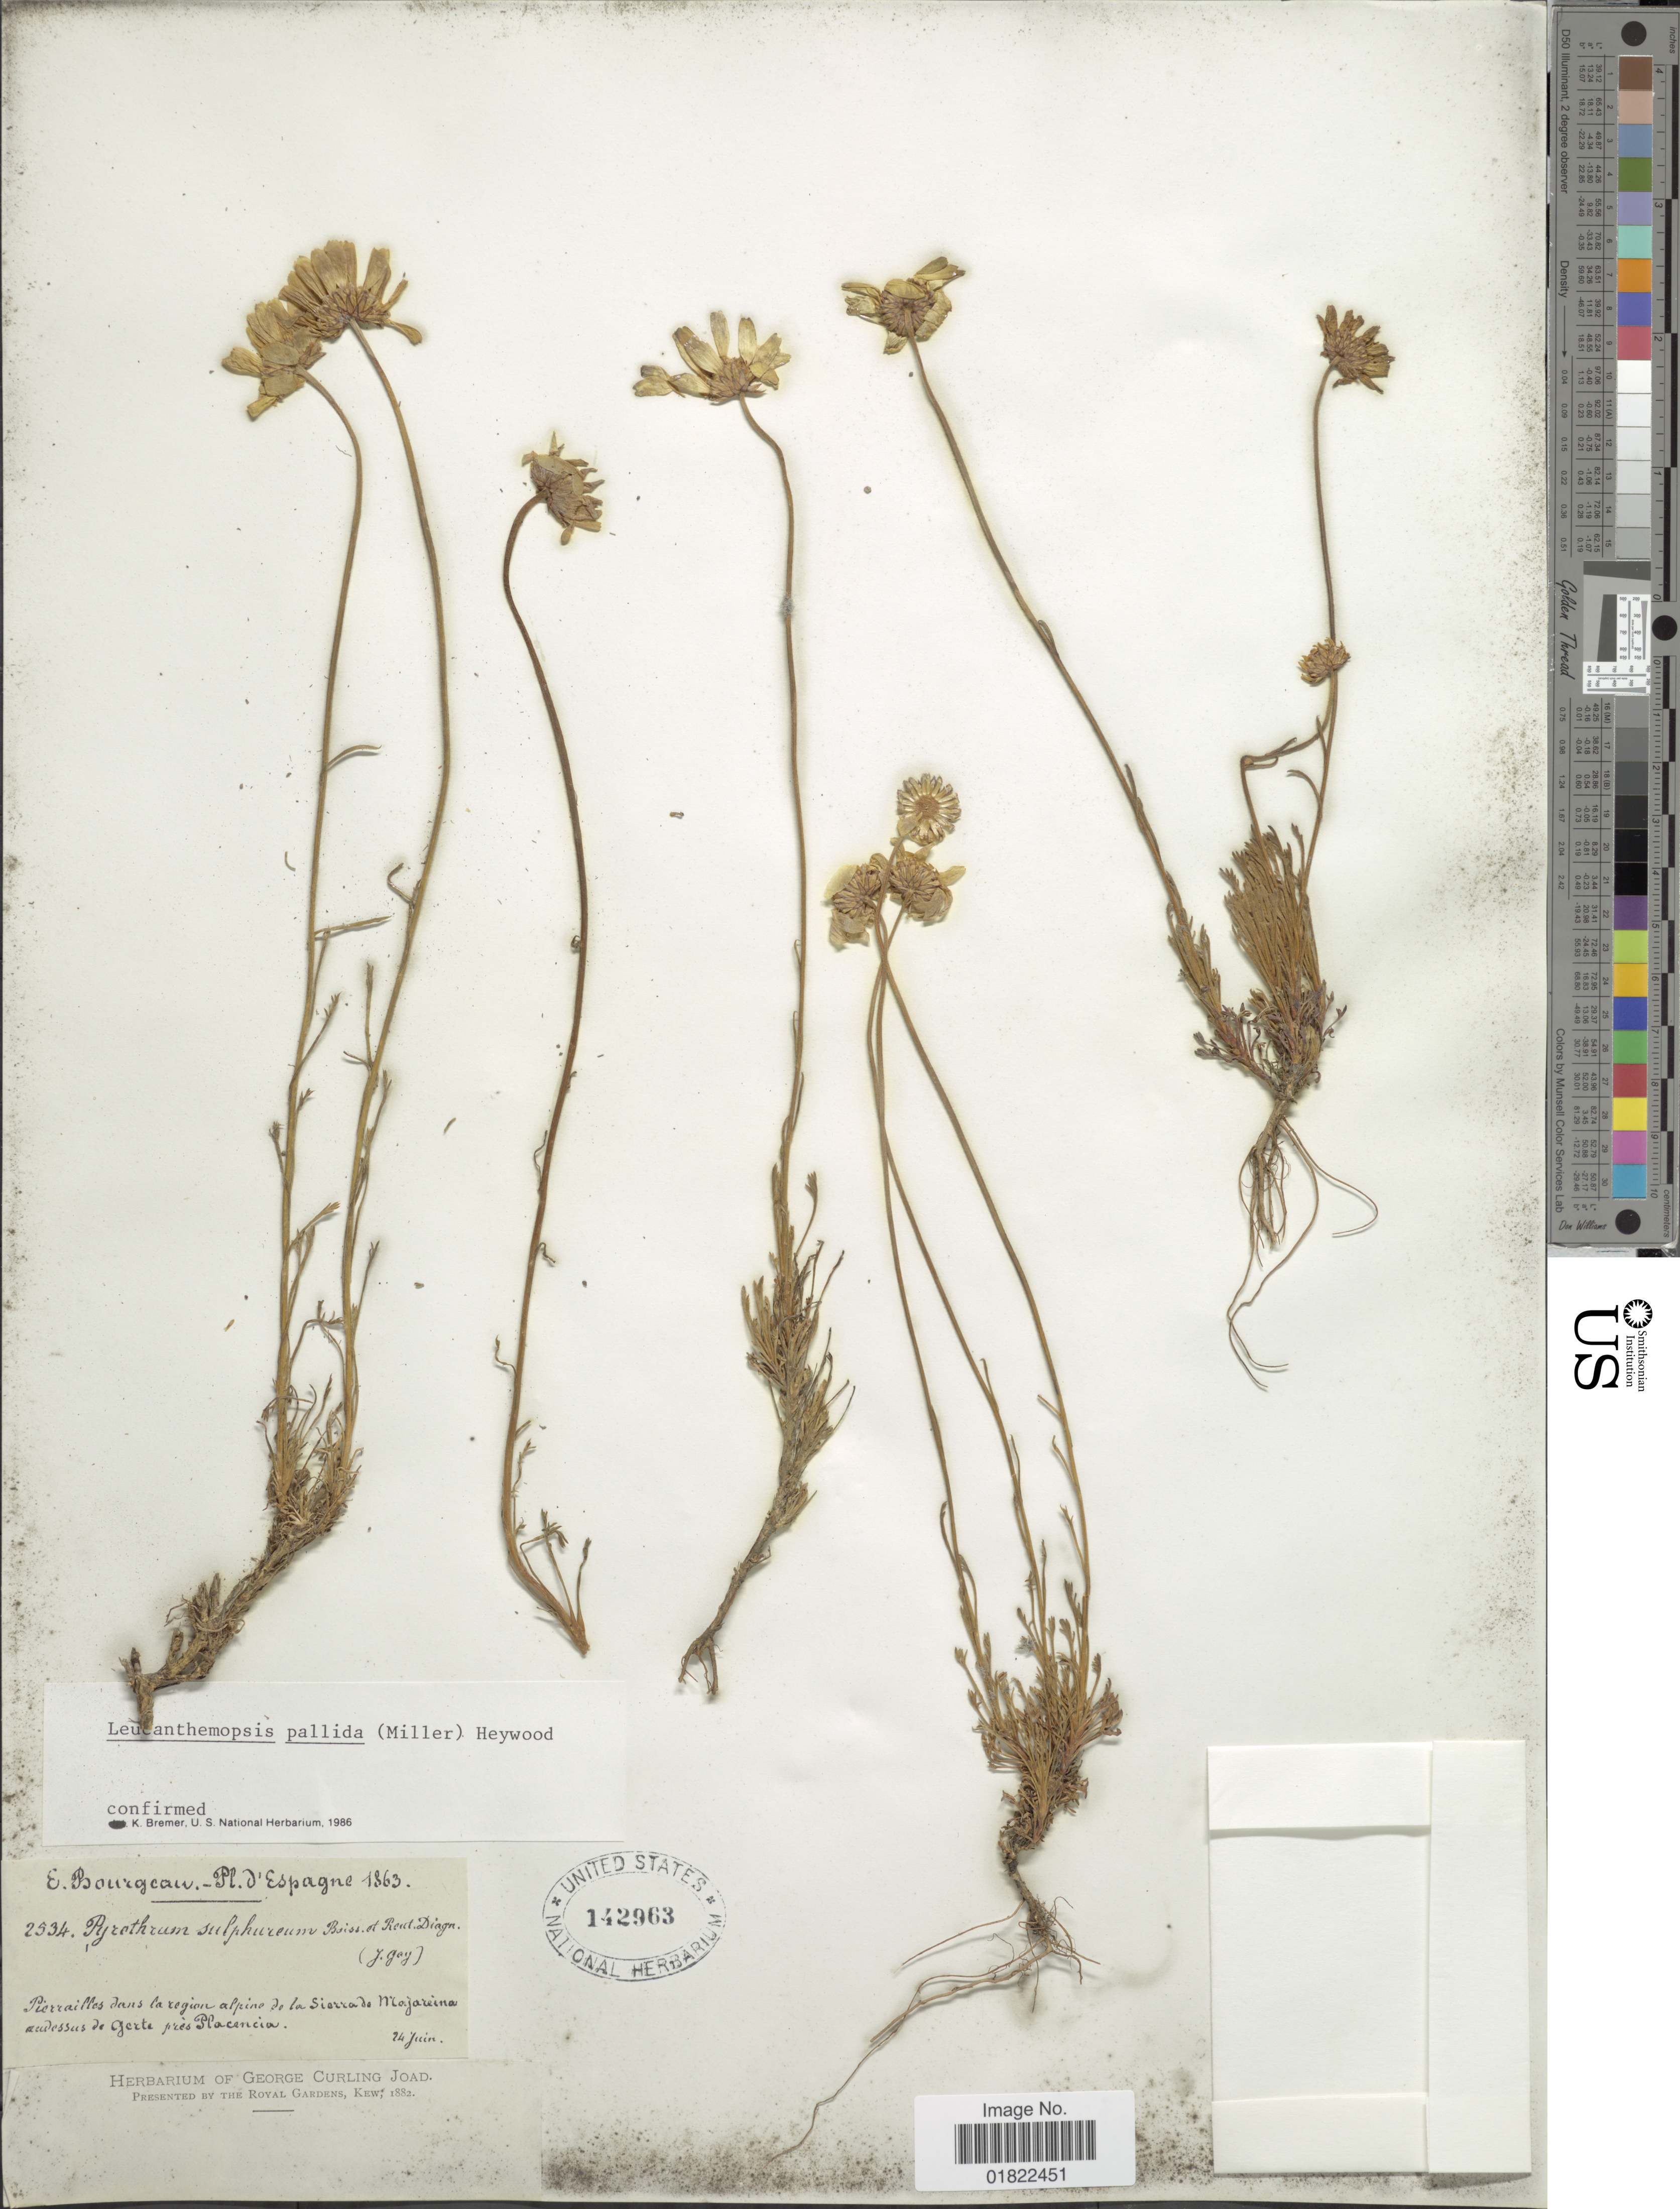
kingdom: Plantae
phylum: Tracheophyta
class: Magnoliopsida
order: Asterales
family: Asteraceae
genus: Leucanthemopsis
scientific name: Leucanthemopsis pallida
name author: Heywood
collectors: E. Bourgeau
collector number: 2534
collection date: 1863-06-24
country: Spain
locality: Pierrailles dans la region alpine de la Sierra de Majareina andessus de Gerta prés Placencia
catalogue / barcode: US 142963